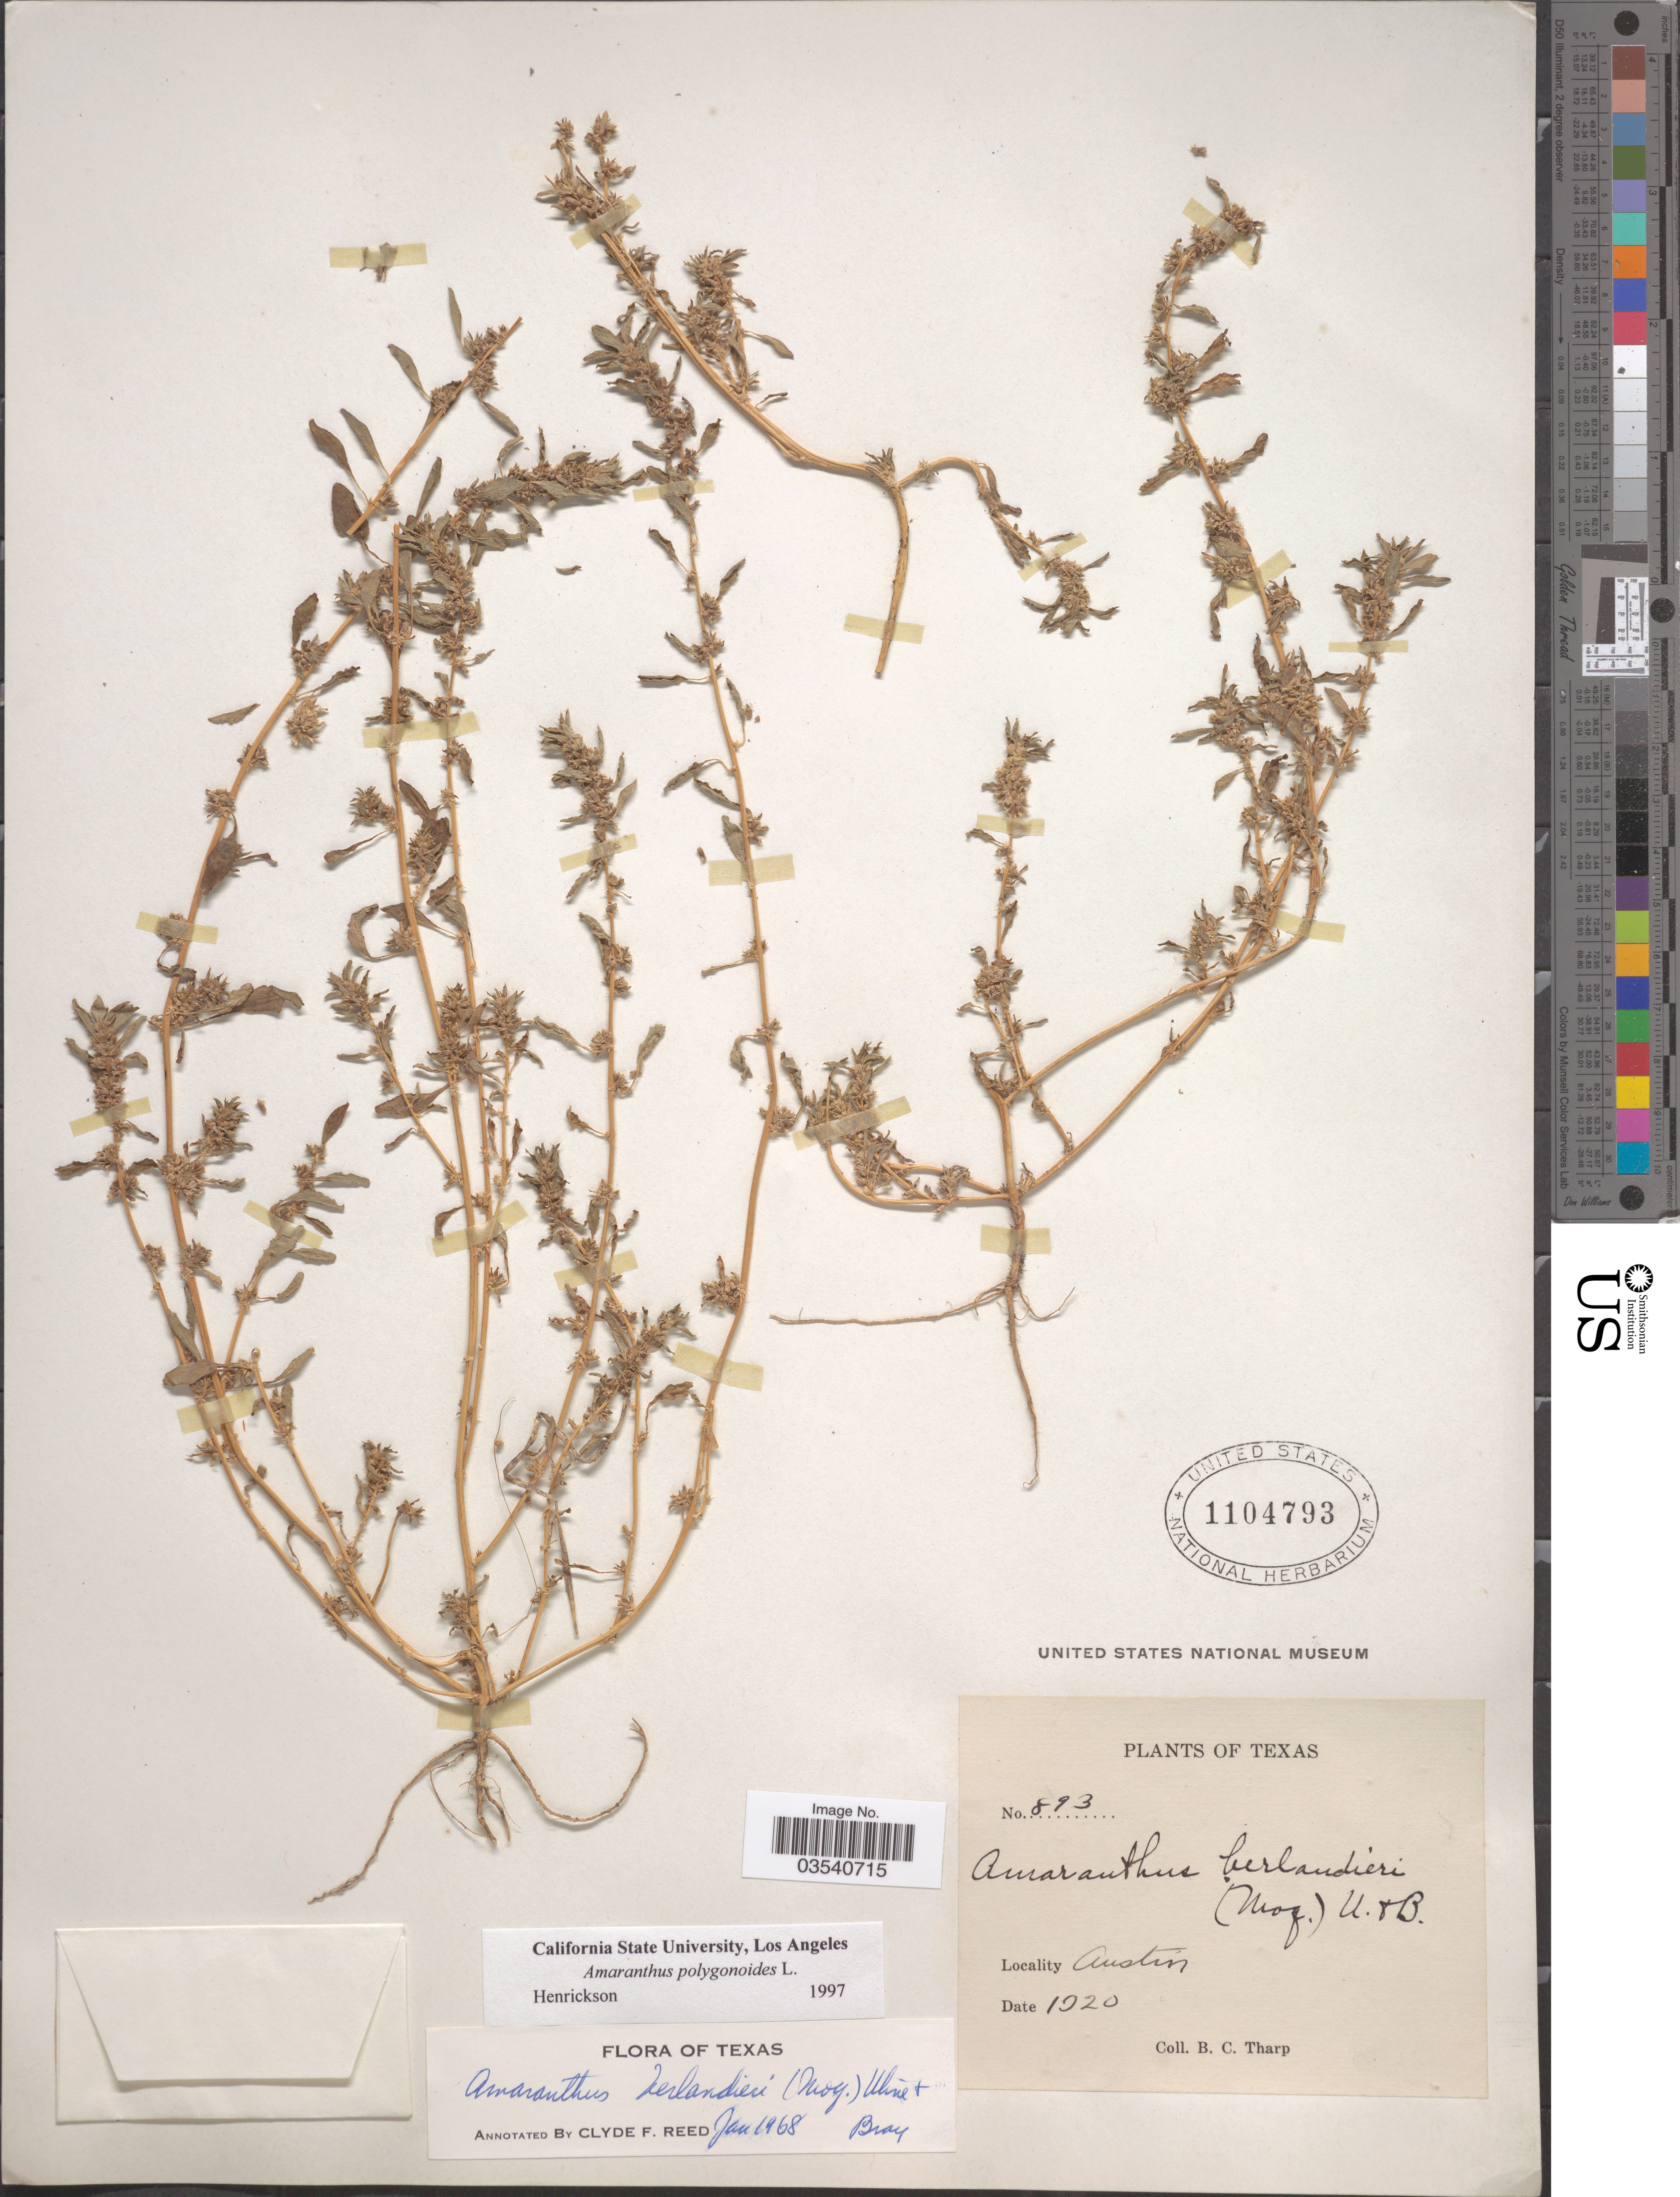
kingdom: Plantae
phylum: Tracheophyta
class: Magnoliopsida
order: Caryophyllales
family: Amaranthaceae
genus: Amaranthus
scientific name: Amaranthus polygonoides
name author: L.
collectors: B. C. Tharp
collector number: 893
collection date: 1920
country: United States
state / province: Texas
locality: Austin.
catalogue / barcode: US 1104793